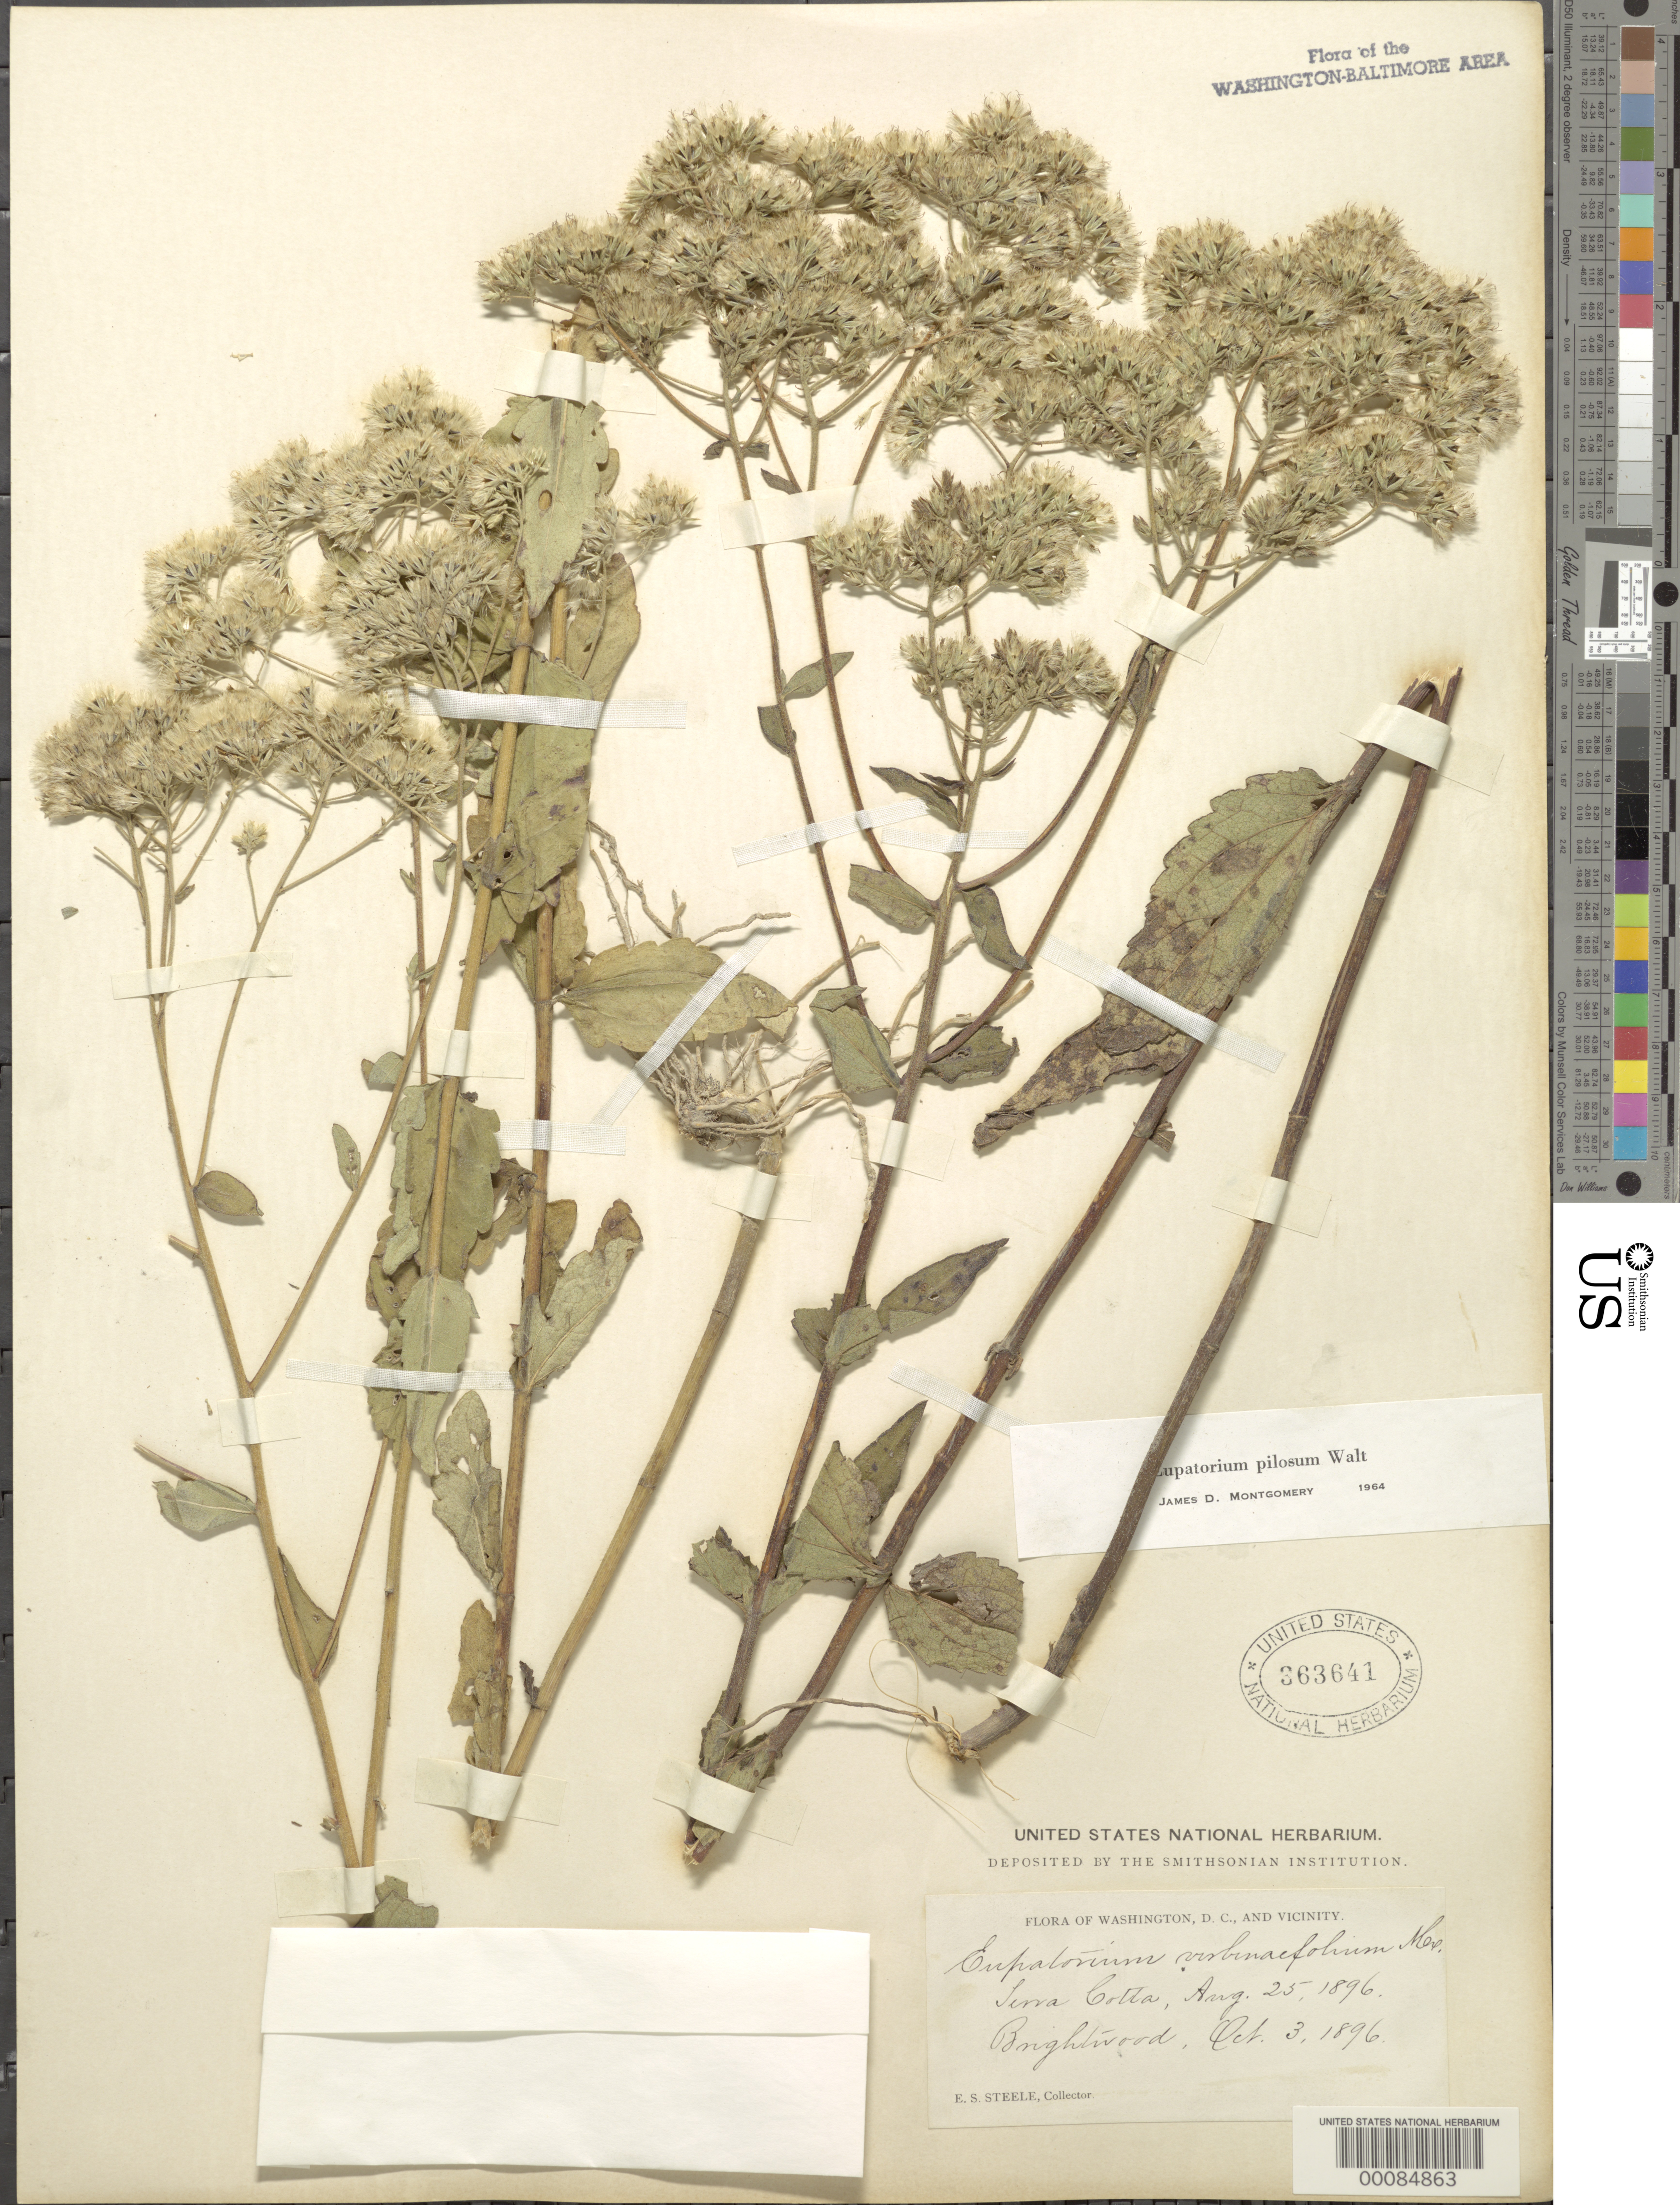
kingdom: Plantae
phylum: Tracheophyta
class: Magnoliopsida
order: Asterales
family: Asteraceae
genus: Eupatorium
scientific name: Eupatorium pilosum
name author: Walter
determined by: Montgomery, J. D.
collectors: E. Steele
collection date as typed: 25 Aug 1896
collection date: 1896-08-25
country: United States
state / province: District of Columbia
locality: Terra Cotta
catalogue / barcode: US 363641